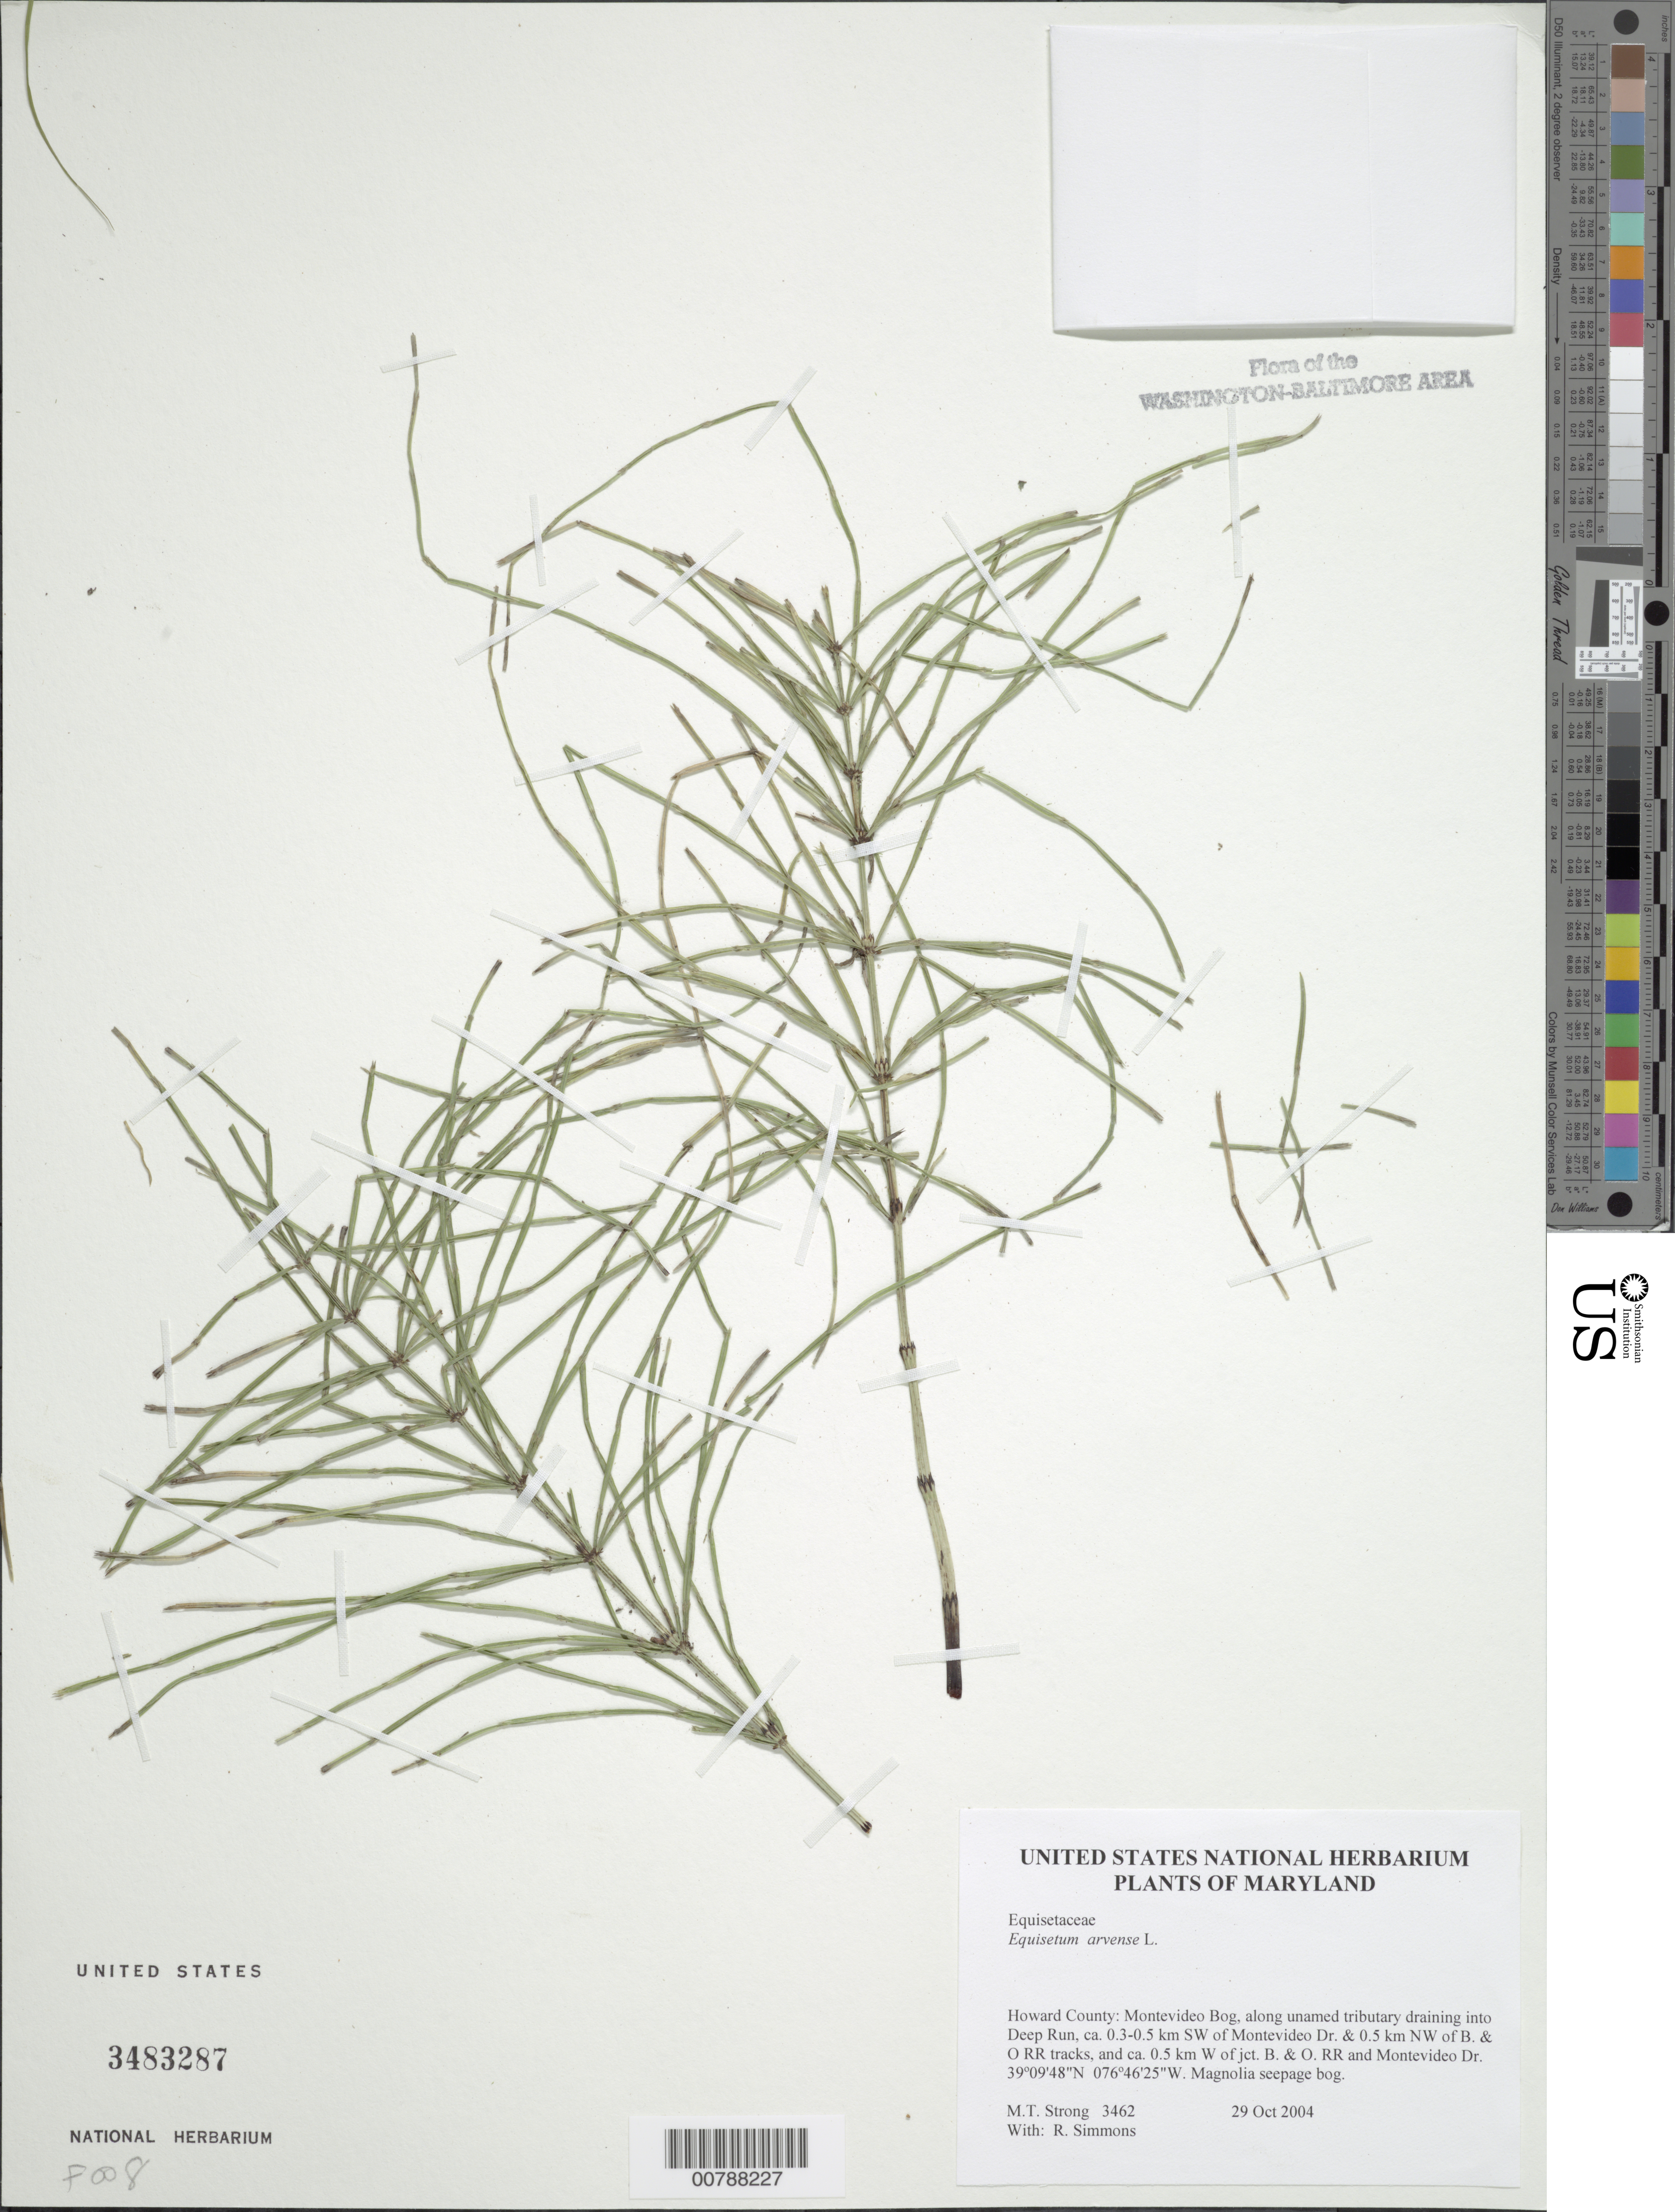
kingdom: Plantae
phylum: Tracheophyta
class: Polypodiopsida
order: Equisetales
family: Equisetaceae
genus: Equisetum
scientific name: Equisetum arvense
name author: L.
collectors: M. T. Strong & R. B. Simmons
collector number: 3462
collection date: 2004-10-29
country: United States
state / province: Maryland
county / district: Howard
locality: Montevideo Bog, along unnamed tributary draining in to Deep Run, ca. 0.3-0.5 km SW of Montevideo Dr. & 0.5 km NW of B. & O. RR Tracks, and ca. 0.5 km W of jct. B. & O. RR and Montevideo Dr.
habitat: Magnolia seepage bog.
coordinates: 39 09 48 N, 076 46 25 W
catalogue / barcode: US 3483287